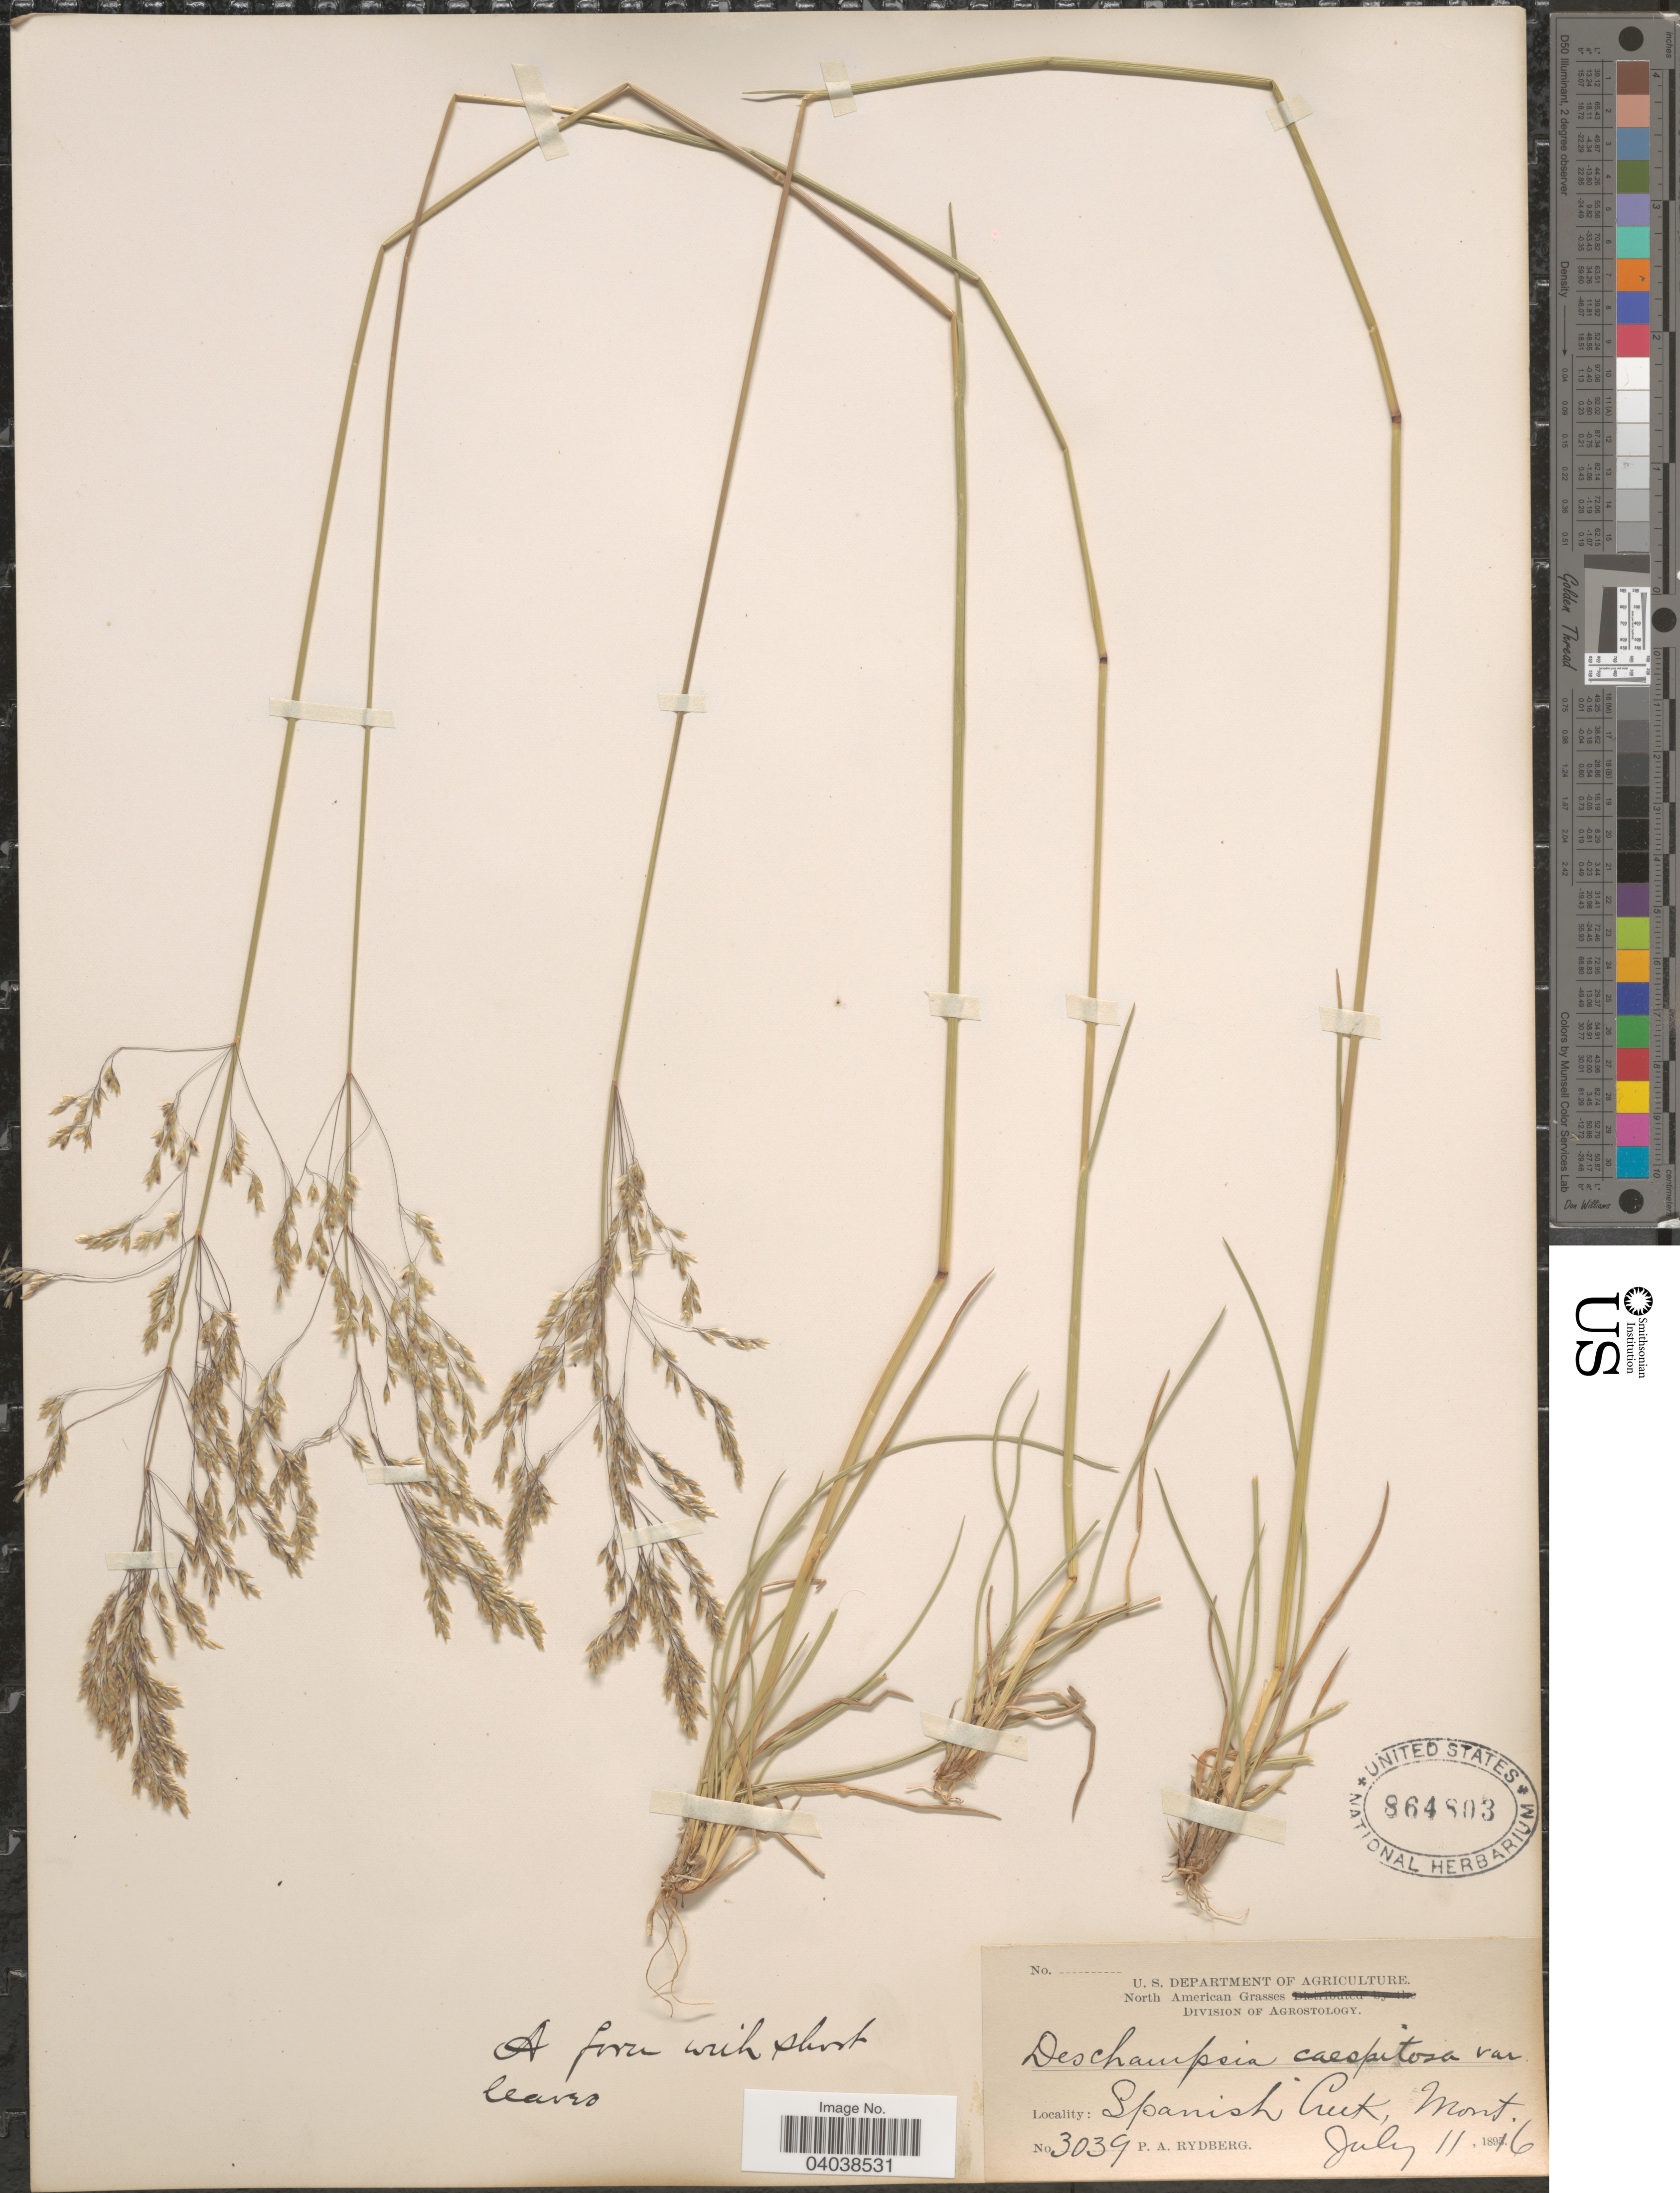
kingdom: Plantae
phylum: Tracheophyta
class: Liliopsida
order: Poales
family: Poaceae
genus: Deschampsia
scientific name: Deschampsia cespitosa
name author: (L.) P. Beauv.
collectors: P. A. Rydberg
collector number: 3039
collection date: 1816-07-11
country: United States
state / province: Montana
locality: Spanish Creek.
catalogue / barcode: US 864803